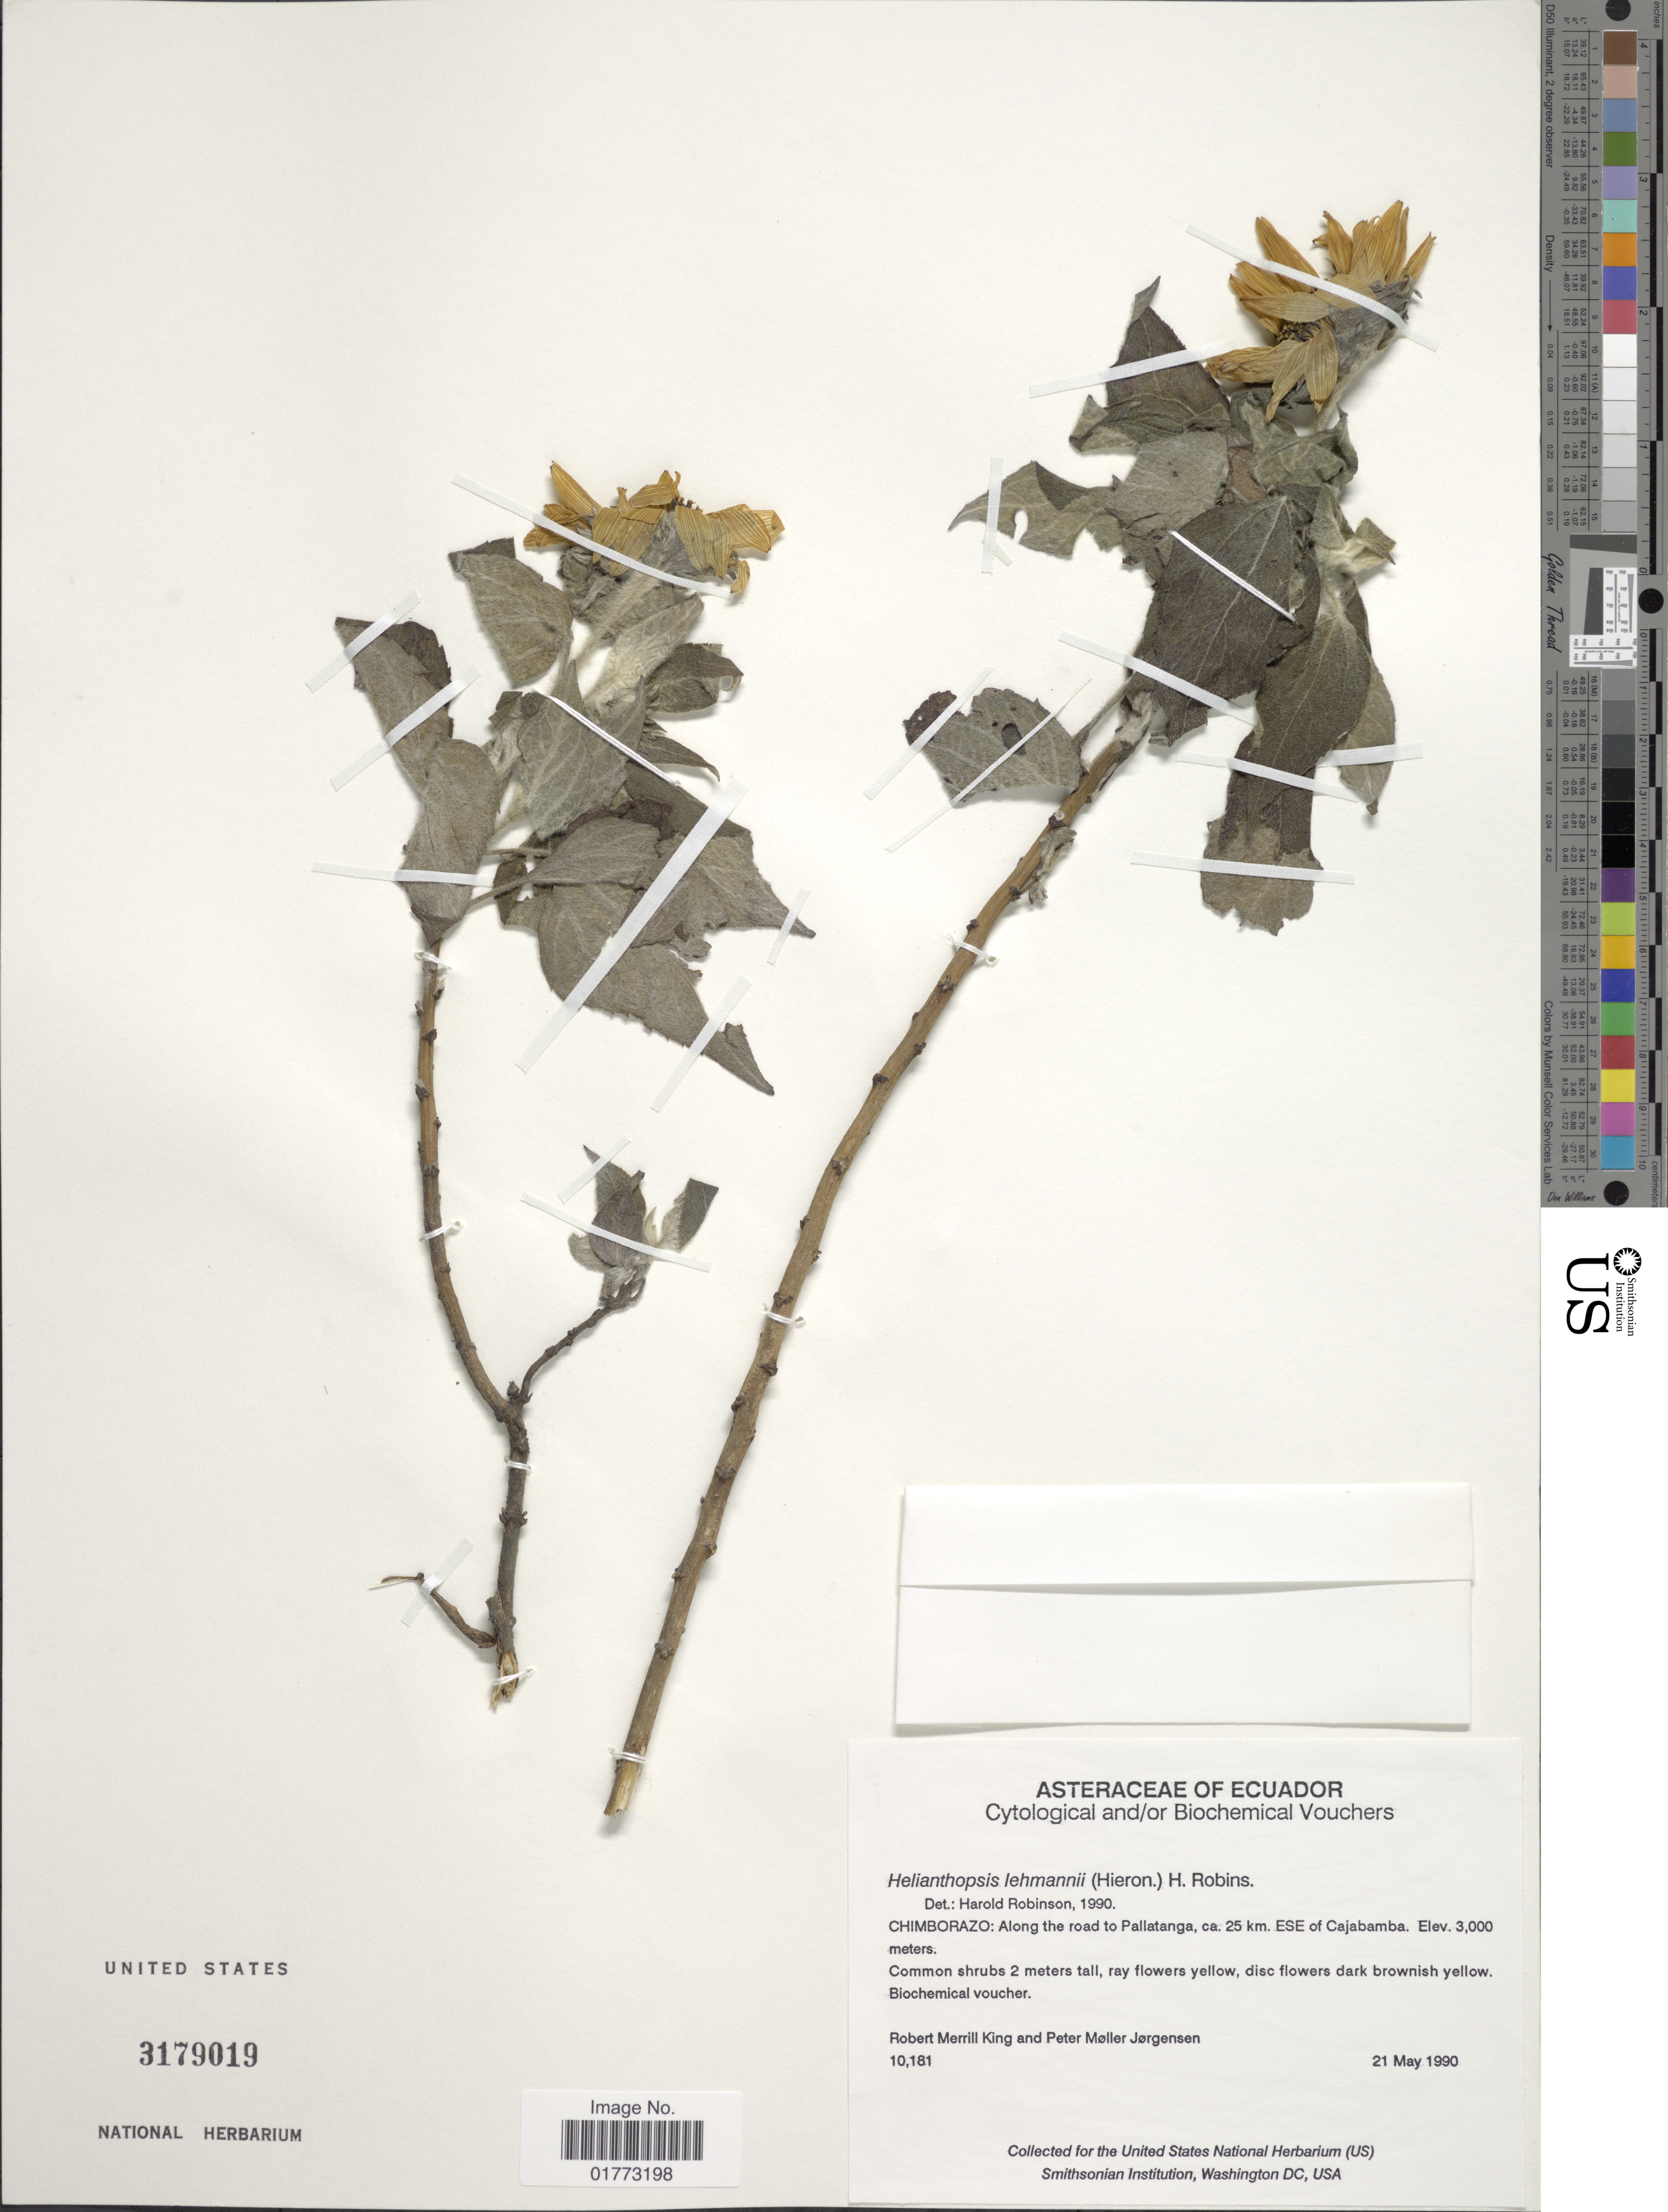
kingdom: Plantae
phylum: Tracheophyta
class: Magnoliopsida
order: Asterales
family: Asteraceae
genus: Pappobolus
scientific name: Pappobolus lehmannii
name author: (Hieron.) Panero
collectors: R. M. King & P. M. Jørgensen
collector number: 10181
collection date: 1990-05-21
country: Ecuador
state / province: Chimborazo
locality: Along the road to Pallatanga, ca. 25 km., ESE of Cajabamba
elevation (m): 3000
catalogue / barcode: US 3179019